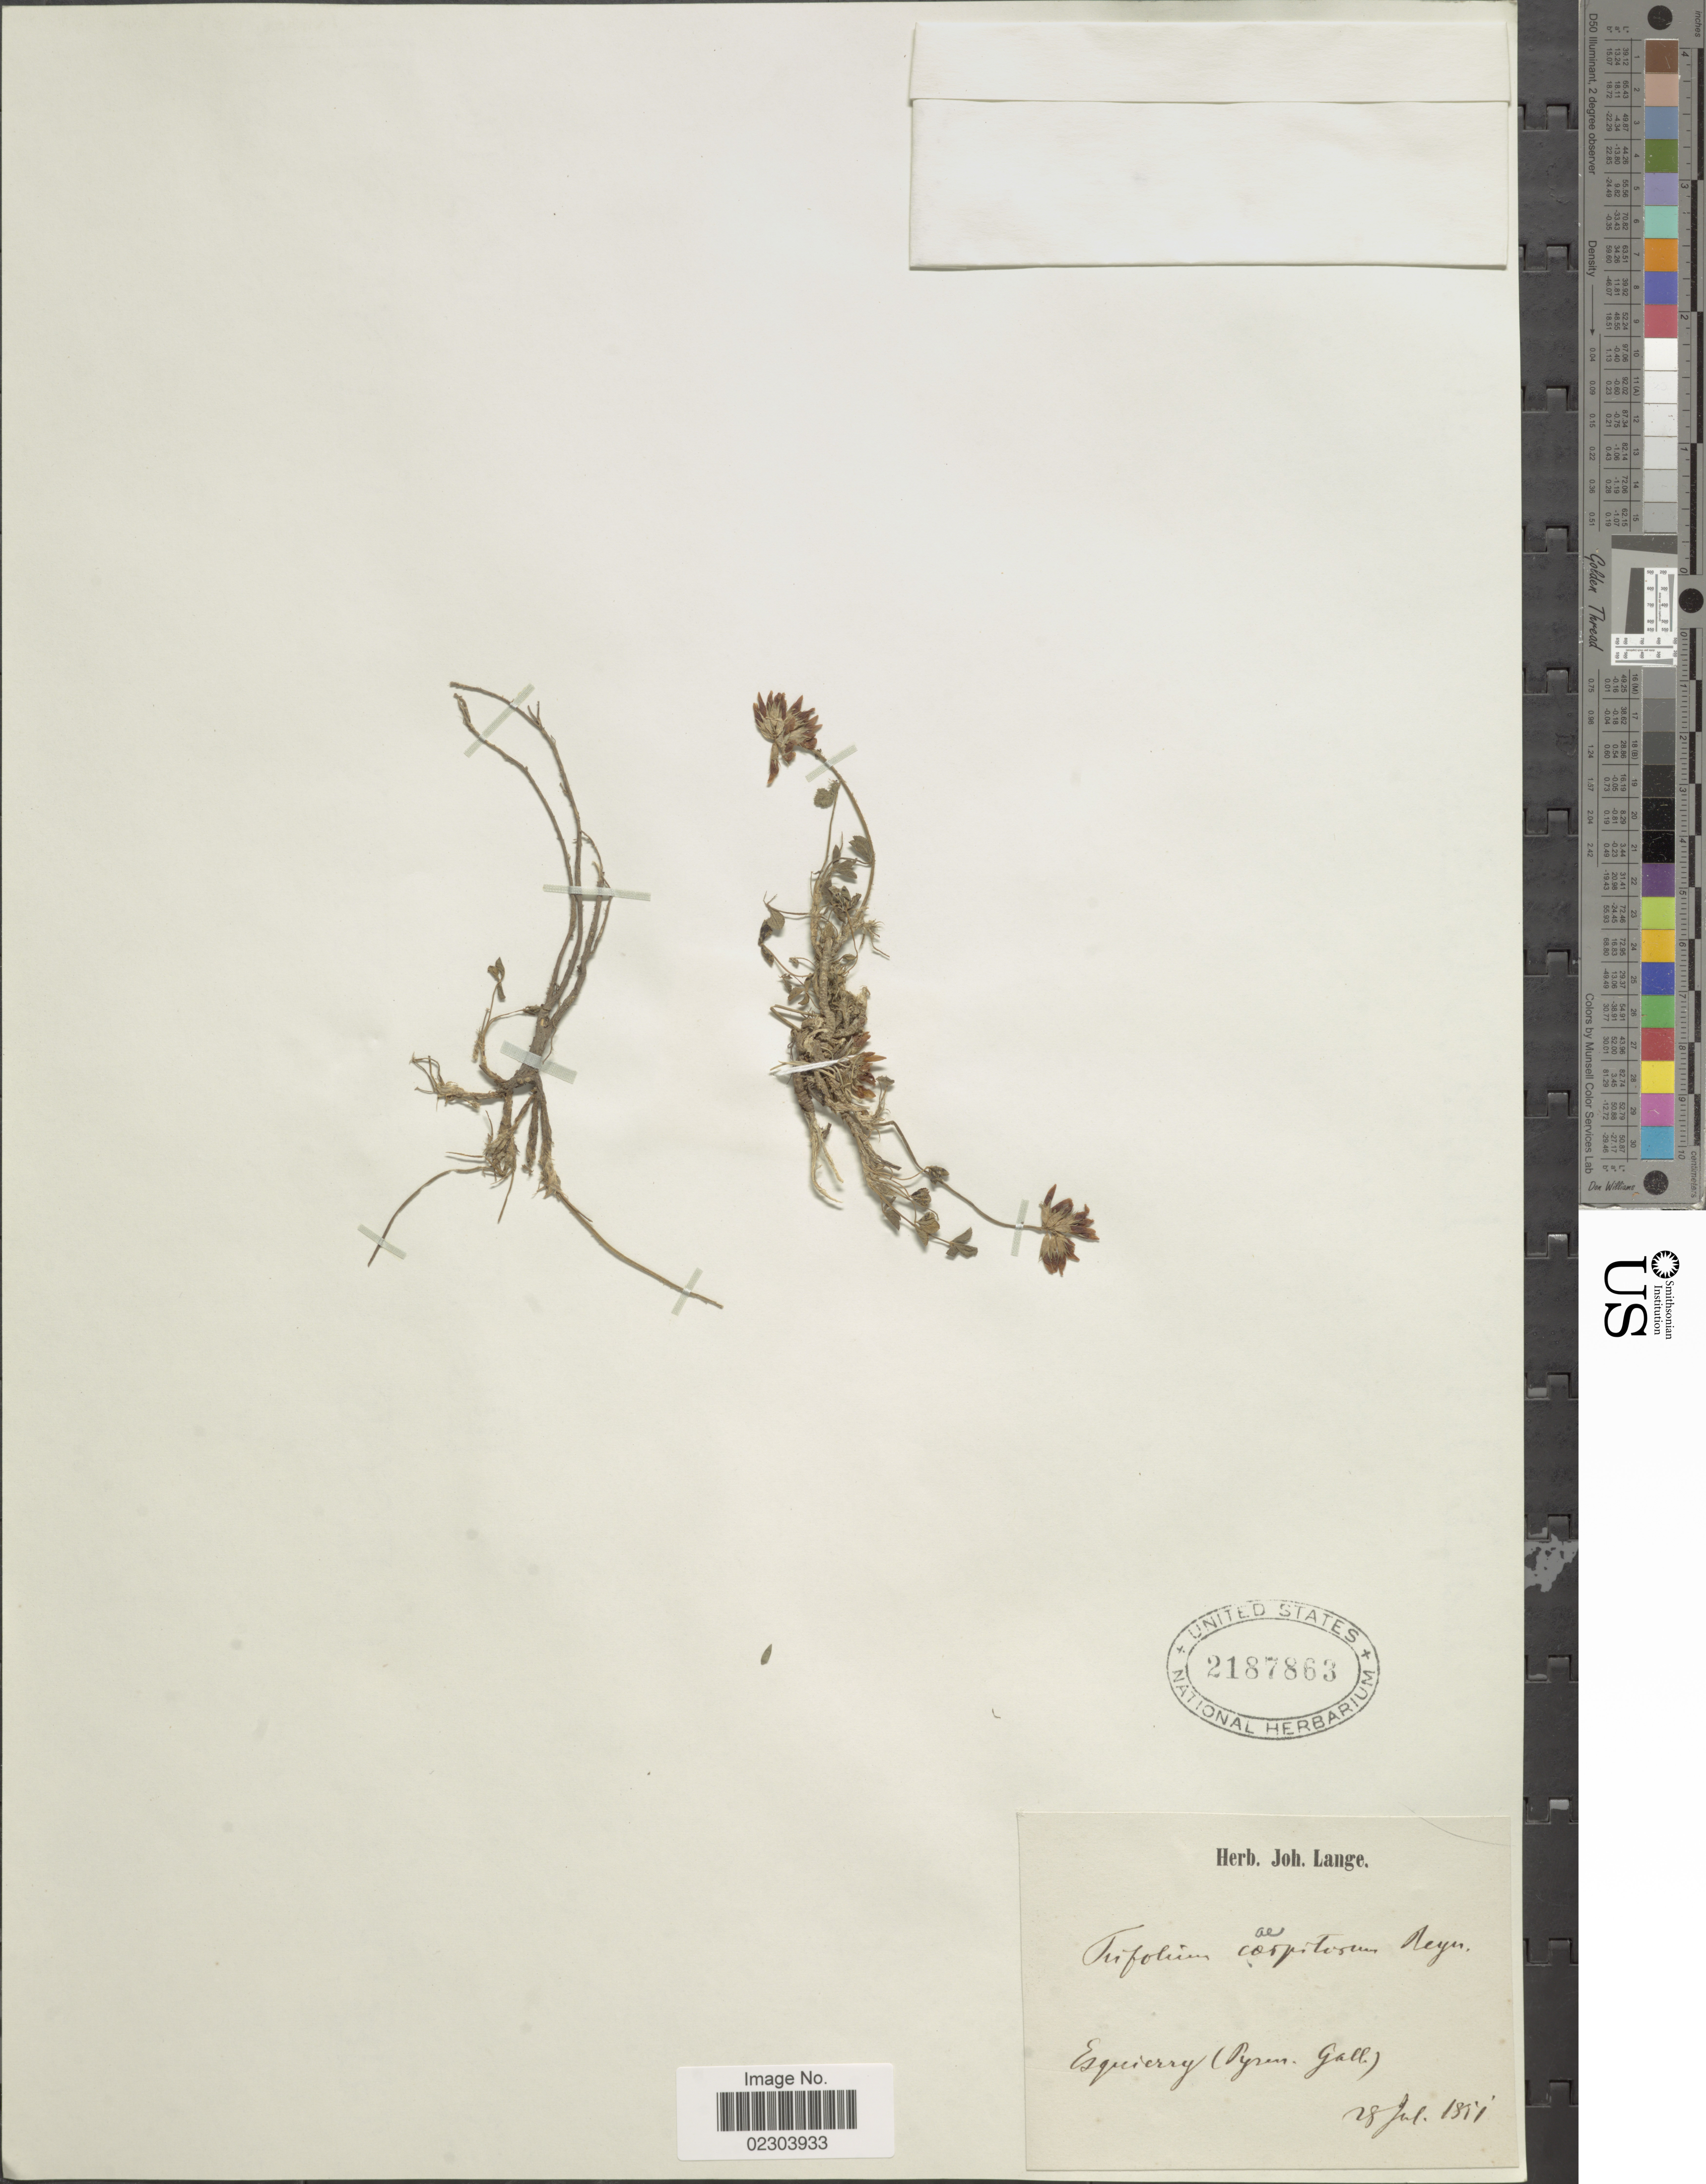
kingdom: Plantae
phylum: Tracheophyta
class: Magnoliopsida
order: Fabales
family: Fabaceae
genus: Trifolium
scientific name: Trifolium caespitosum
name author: Reyn.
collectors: ex herb. Joh. Lange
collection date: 1851-07-28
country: France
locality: Esquierry (Pyren. Gall.)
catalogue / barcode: US 2187863